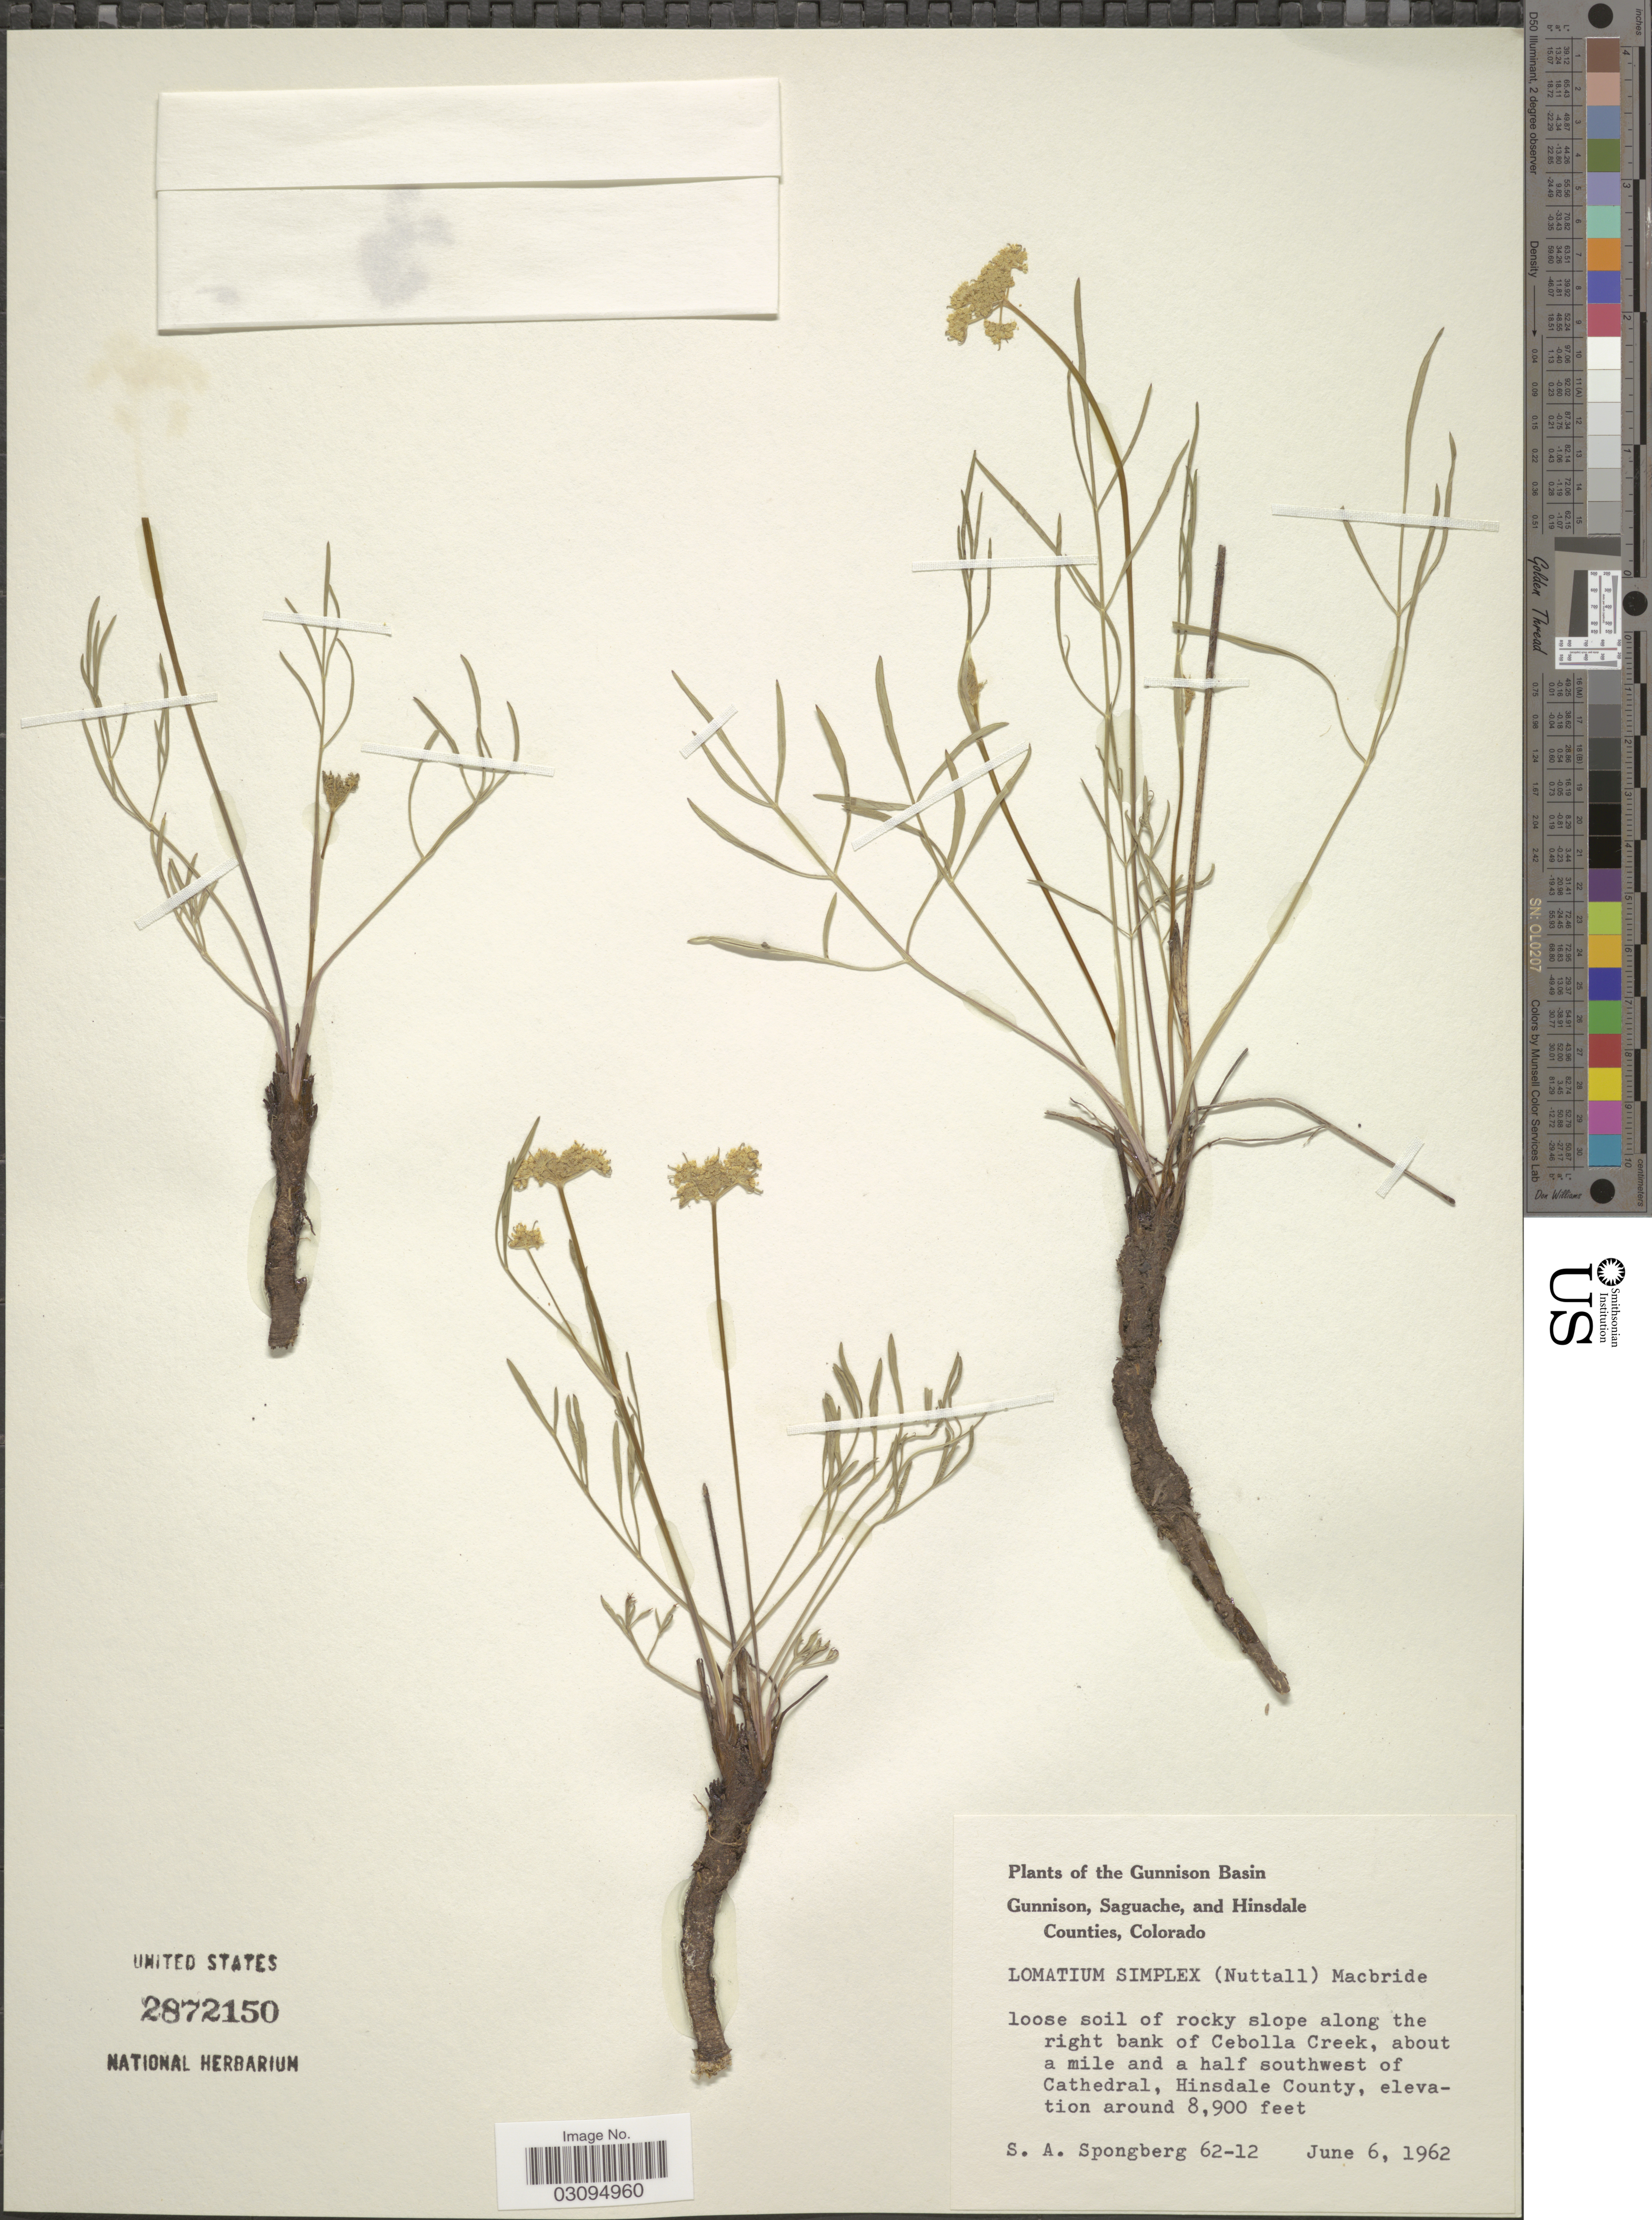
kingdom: Plantae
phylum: Tracheophyta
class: Magnoliopsida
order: Apiales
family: Apiaceae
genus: Lomatium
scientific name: Lomatium simplex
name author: (Nutt. ex S. Watson) J.F. Macbr.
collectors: S. A.Spongberg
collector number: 62-12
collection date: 1962-06-06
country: United States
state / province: Colorado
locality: Gunnison Basin, Gunnison, Saguache, and Hinsdale Counties, loose soil of rocky slope along the right bank of Cebolla Creek, about a mile and a half southwest of Cathedral, Hinsdale County.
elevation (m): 2713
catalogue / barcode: US 2872150